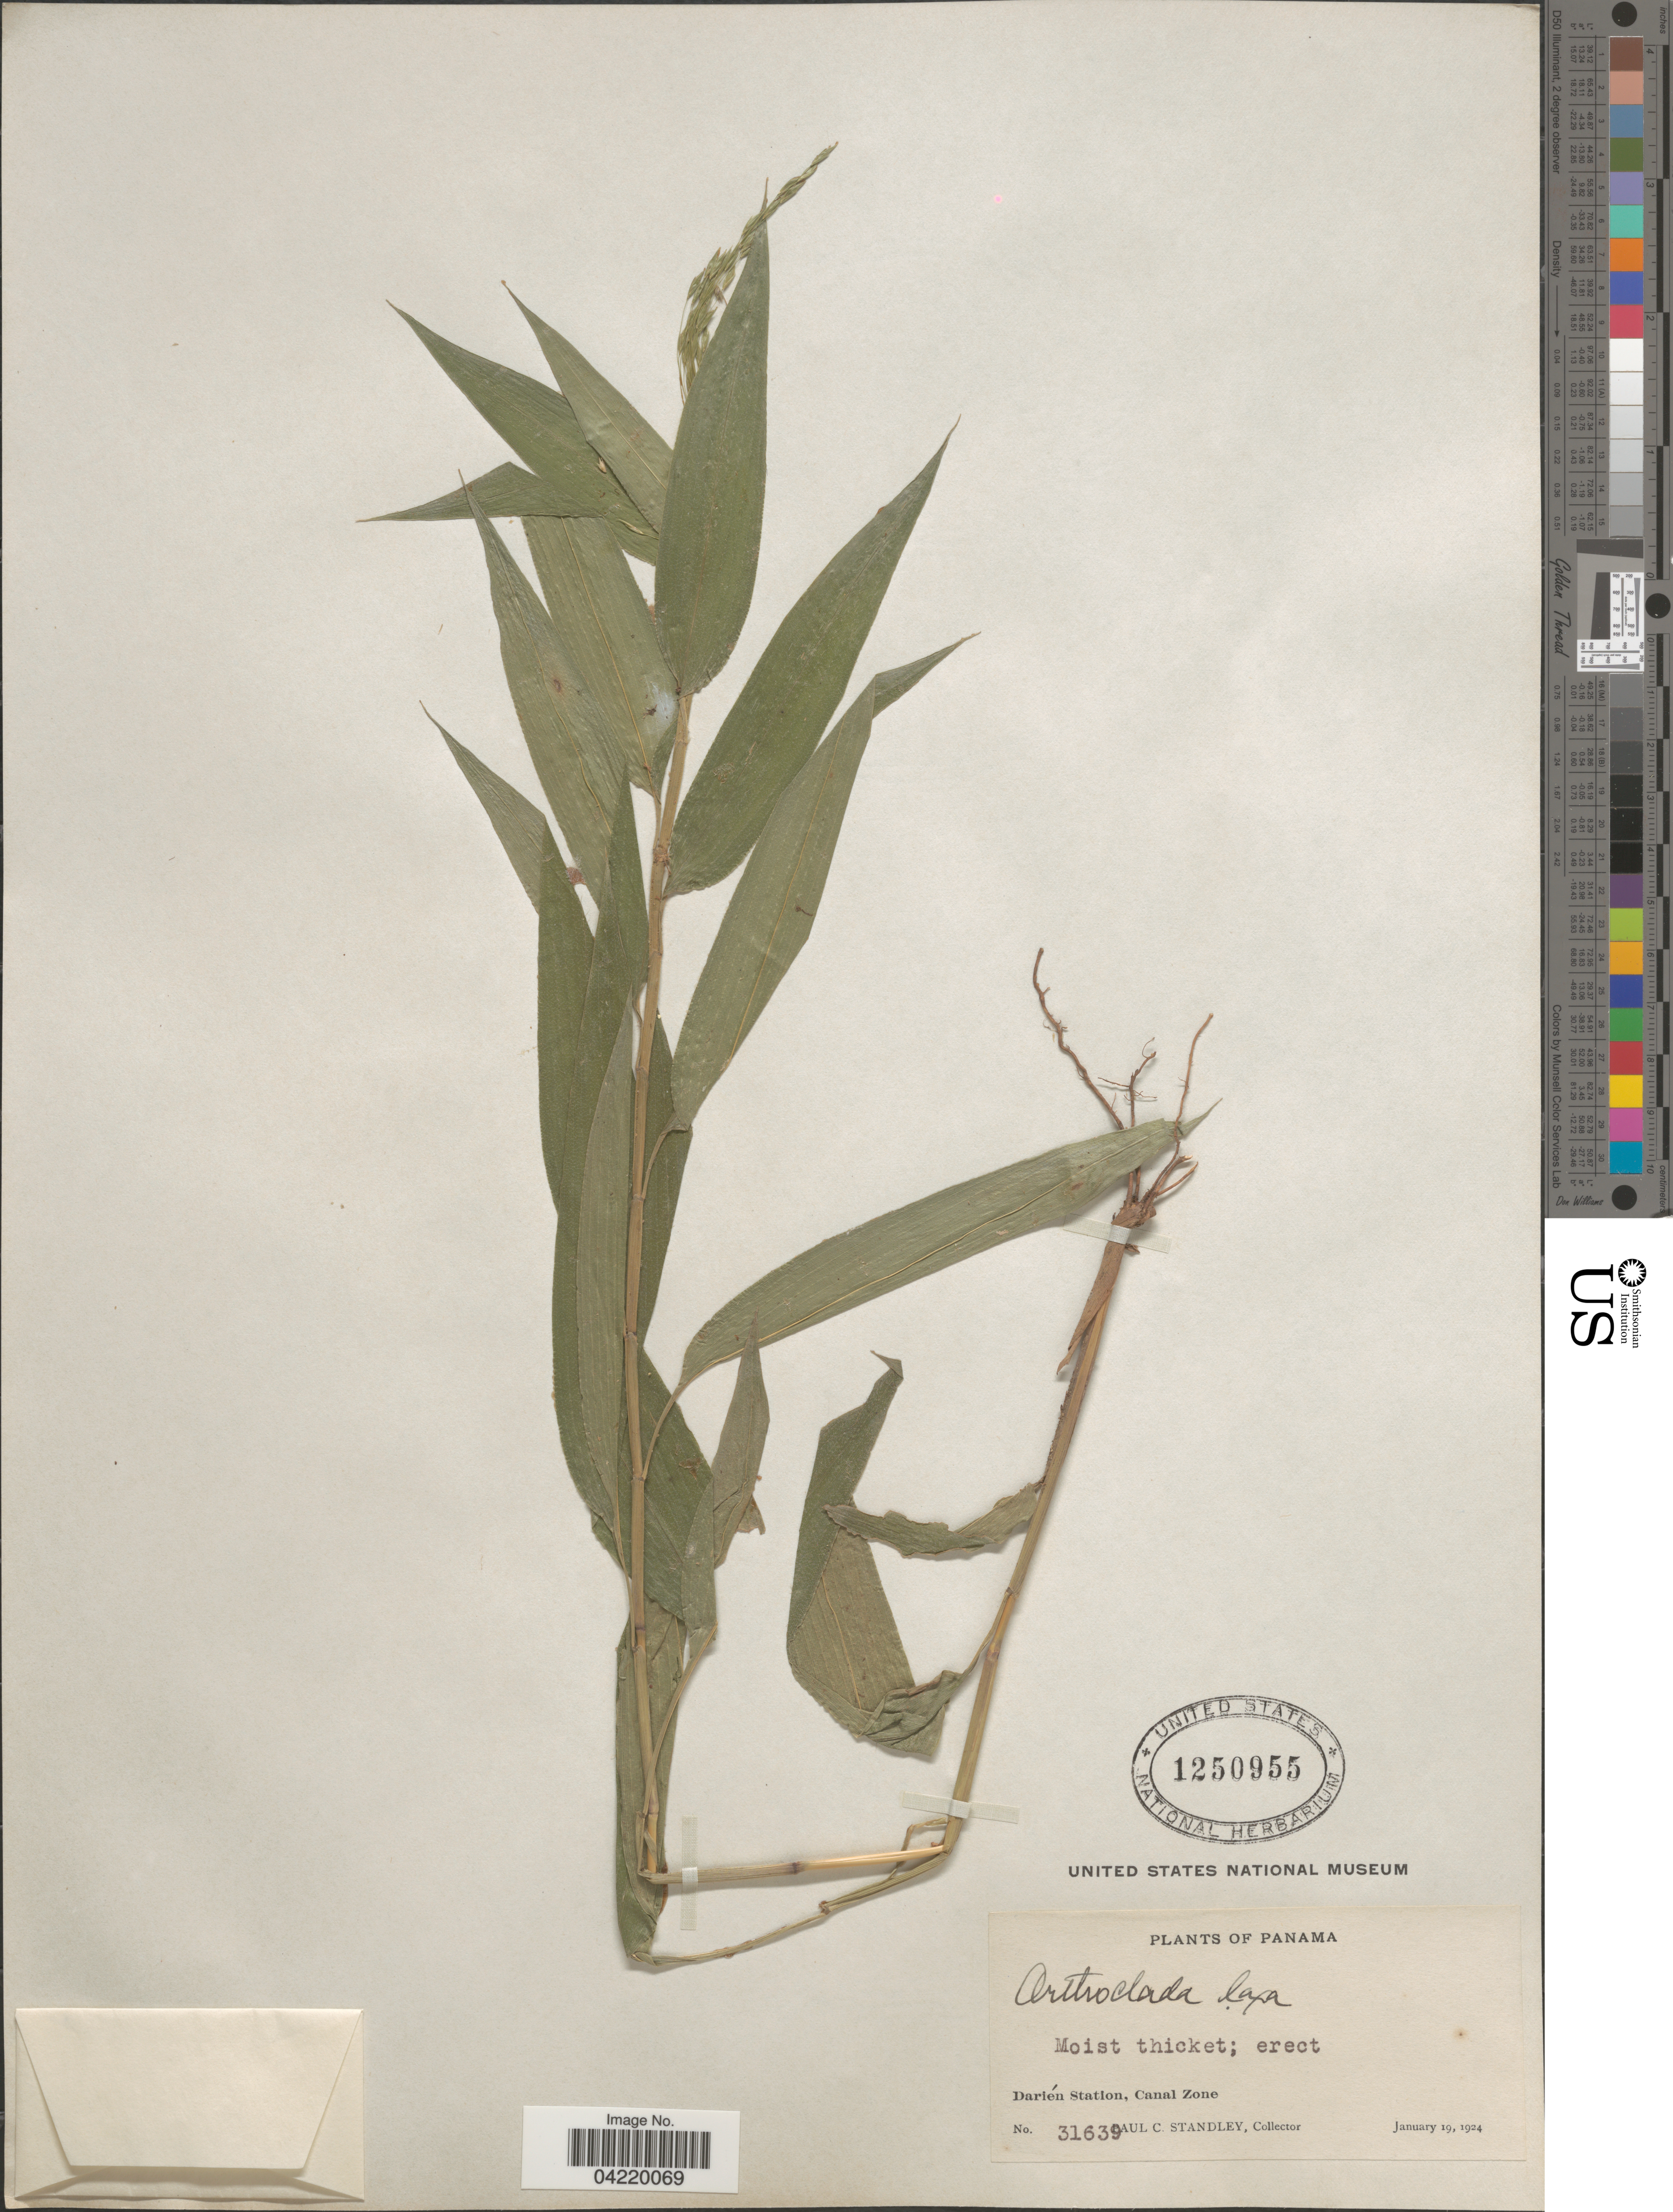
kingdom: Plantae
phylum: Tracheophyta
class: Liliopsida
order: Poales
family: Poaceae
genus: Orthoclada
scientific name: Orthoclada laxa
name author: P. Beauv.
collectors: P. C. Standley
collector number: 31639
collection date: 1924-01-19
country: Panama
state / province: Colón / Panamá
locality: Darién Station, Canal Zone.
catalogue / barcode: US 1250955